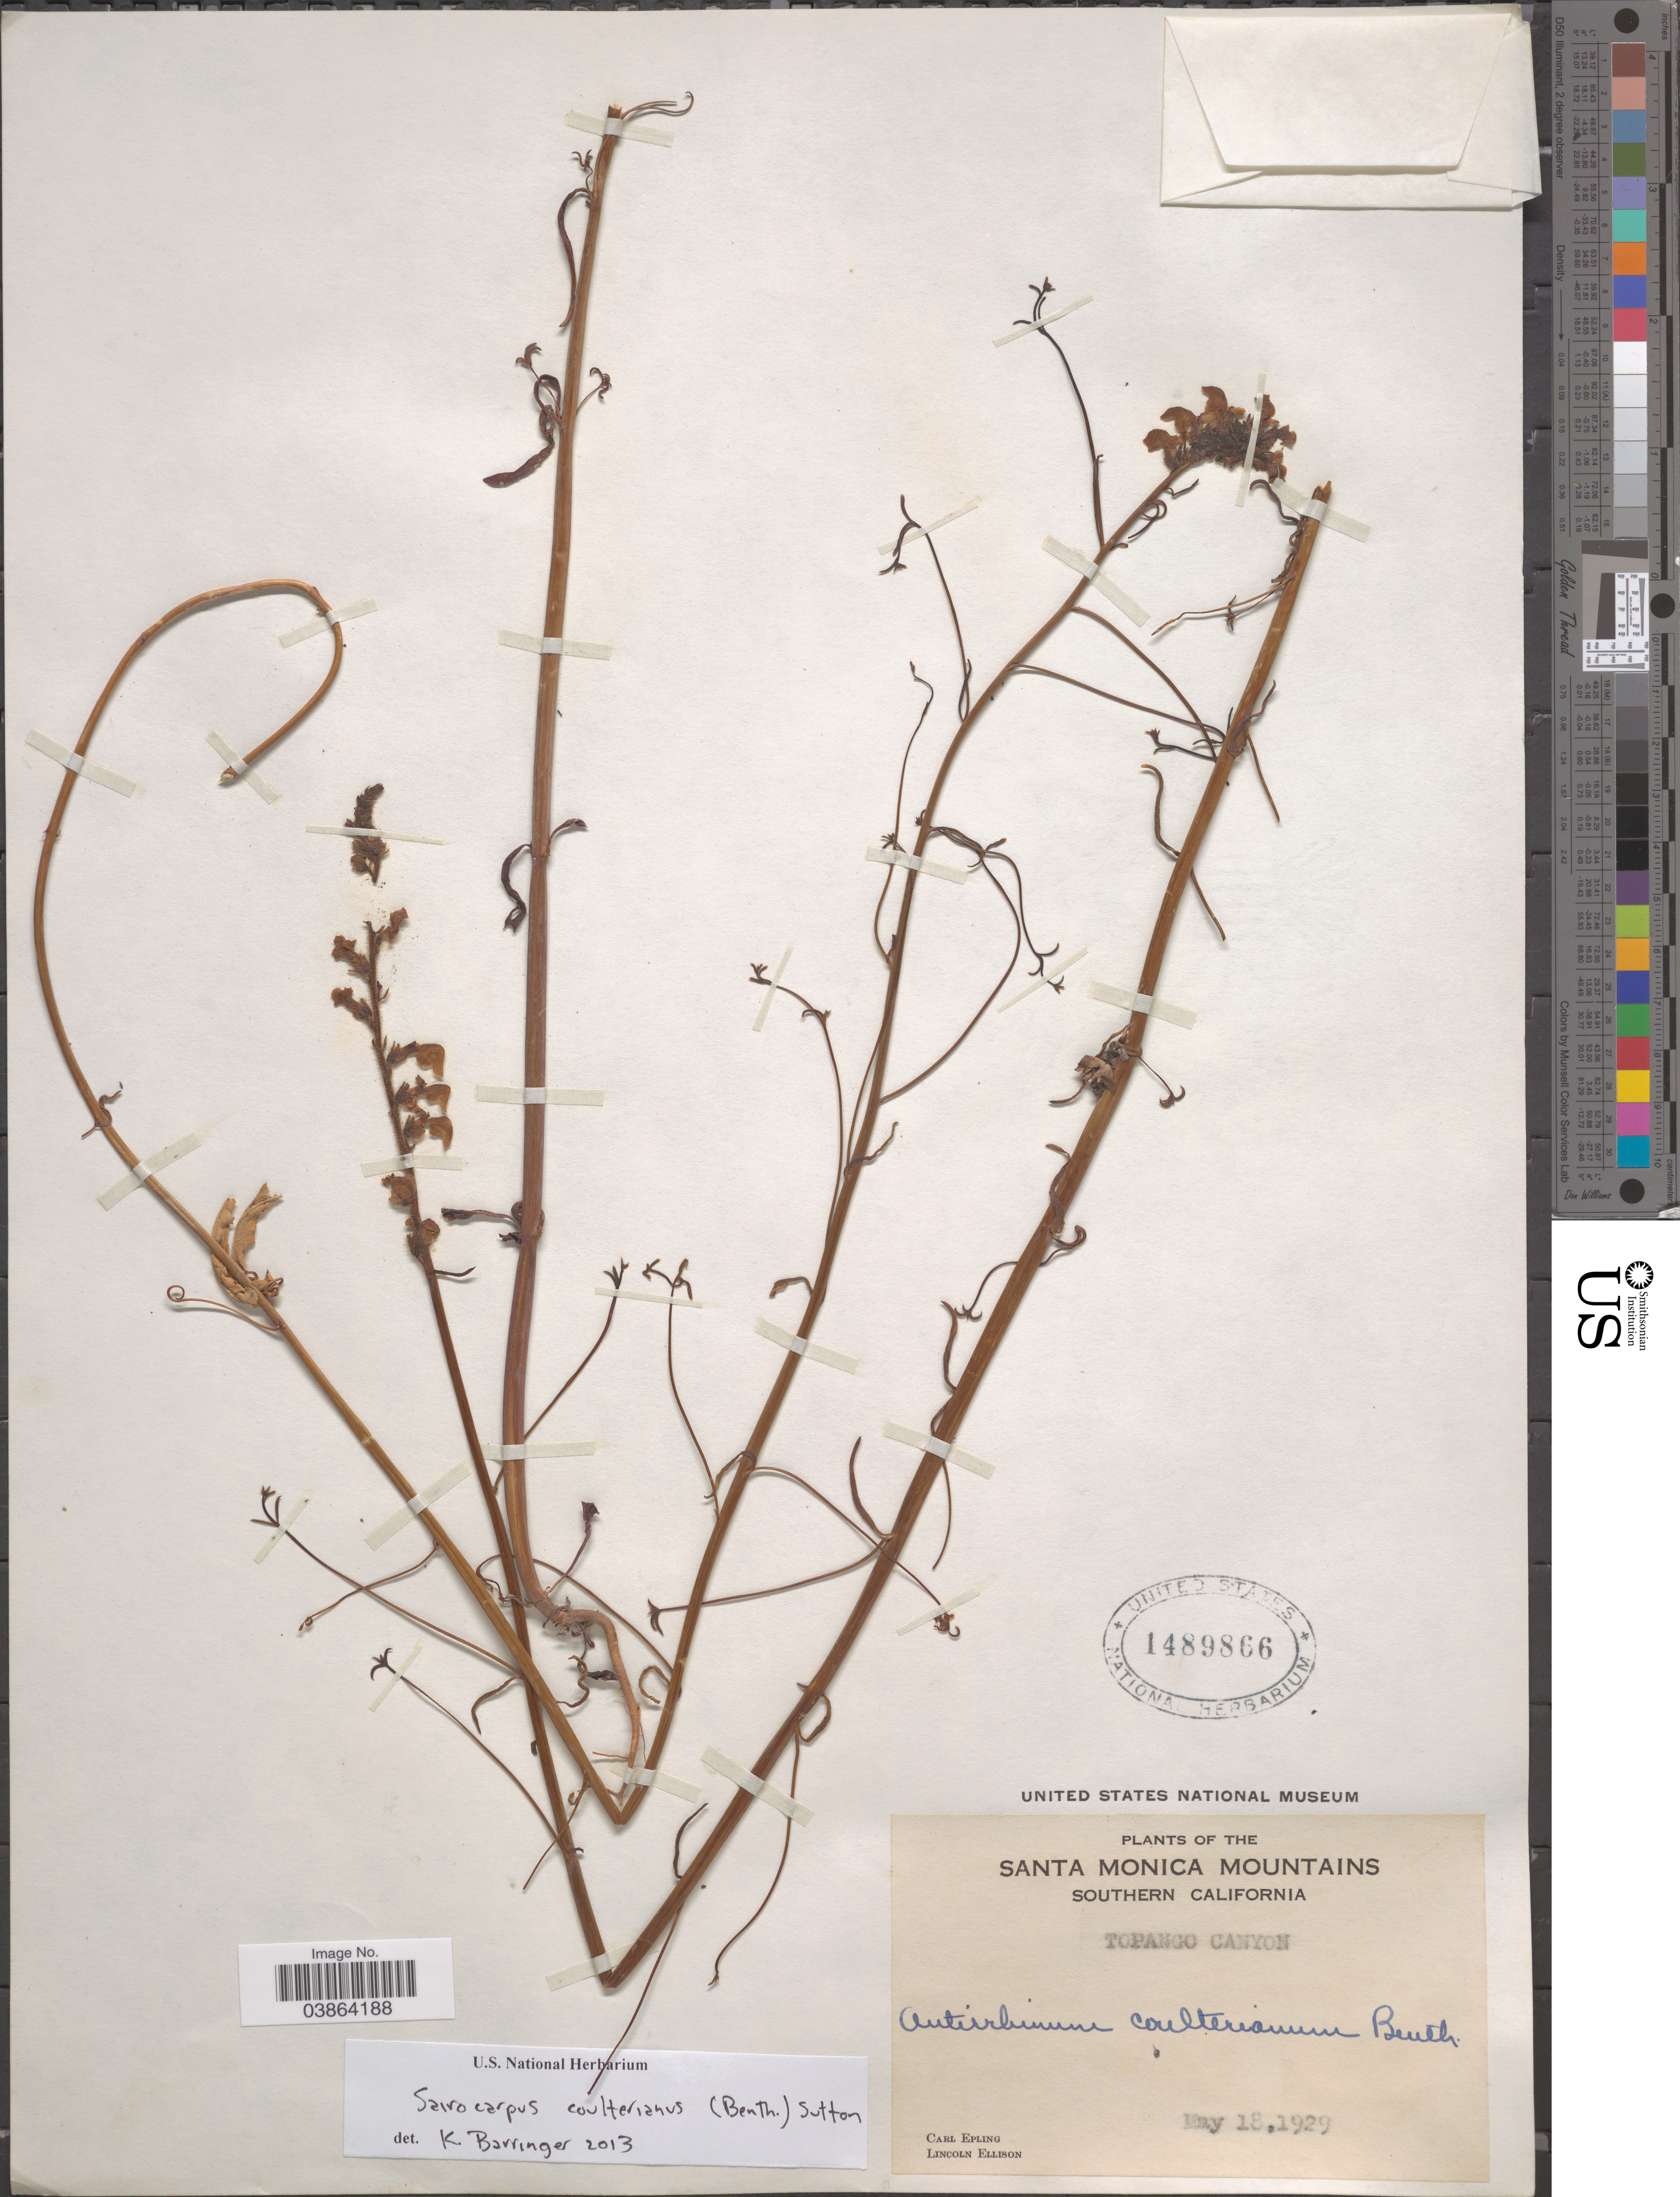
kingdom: Plantae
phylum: Tracheophyta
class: Magnoliopsida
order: Lamiales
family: Plantaginaceae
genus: Sairocarpus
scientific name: Sairocarpus coulterianus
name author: (Benth.) D.A. Sutton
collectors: C. C. Epling & L. Ellison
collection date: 1929-05-18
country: United States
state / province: California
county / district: Los Angeles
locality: The Santa Monica Mountains. Southern California. Topango Canyon.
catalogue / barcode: US 1489866